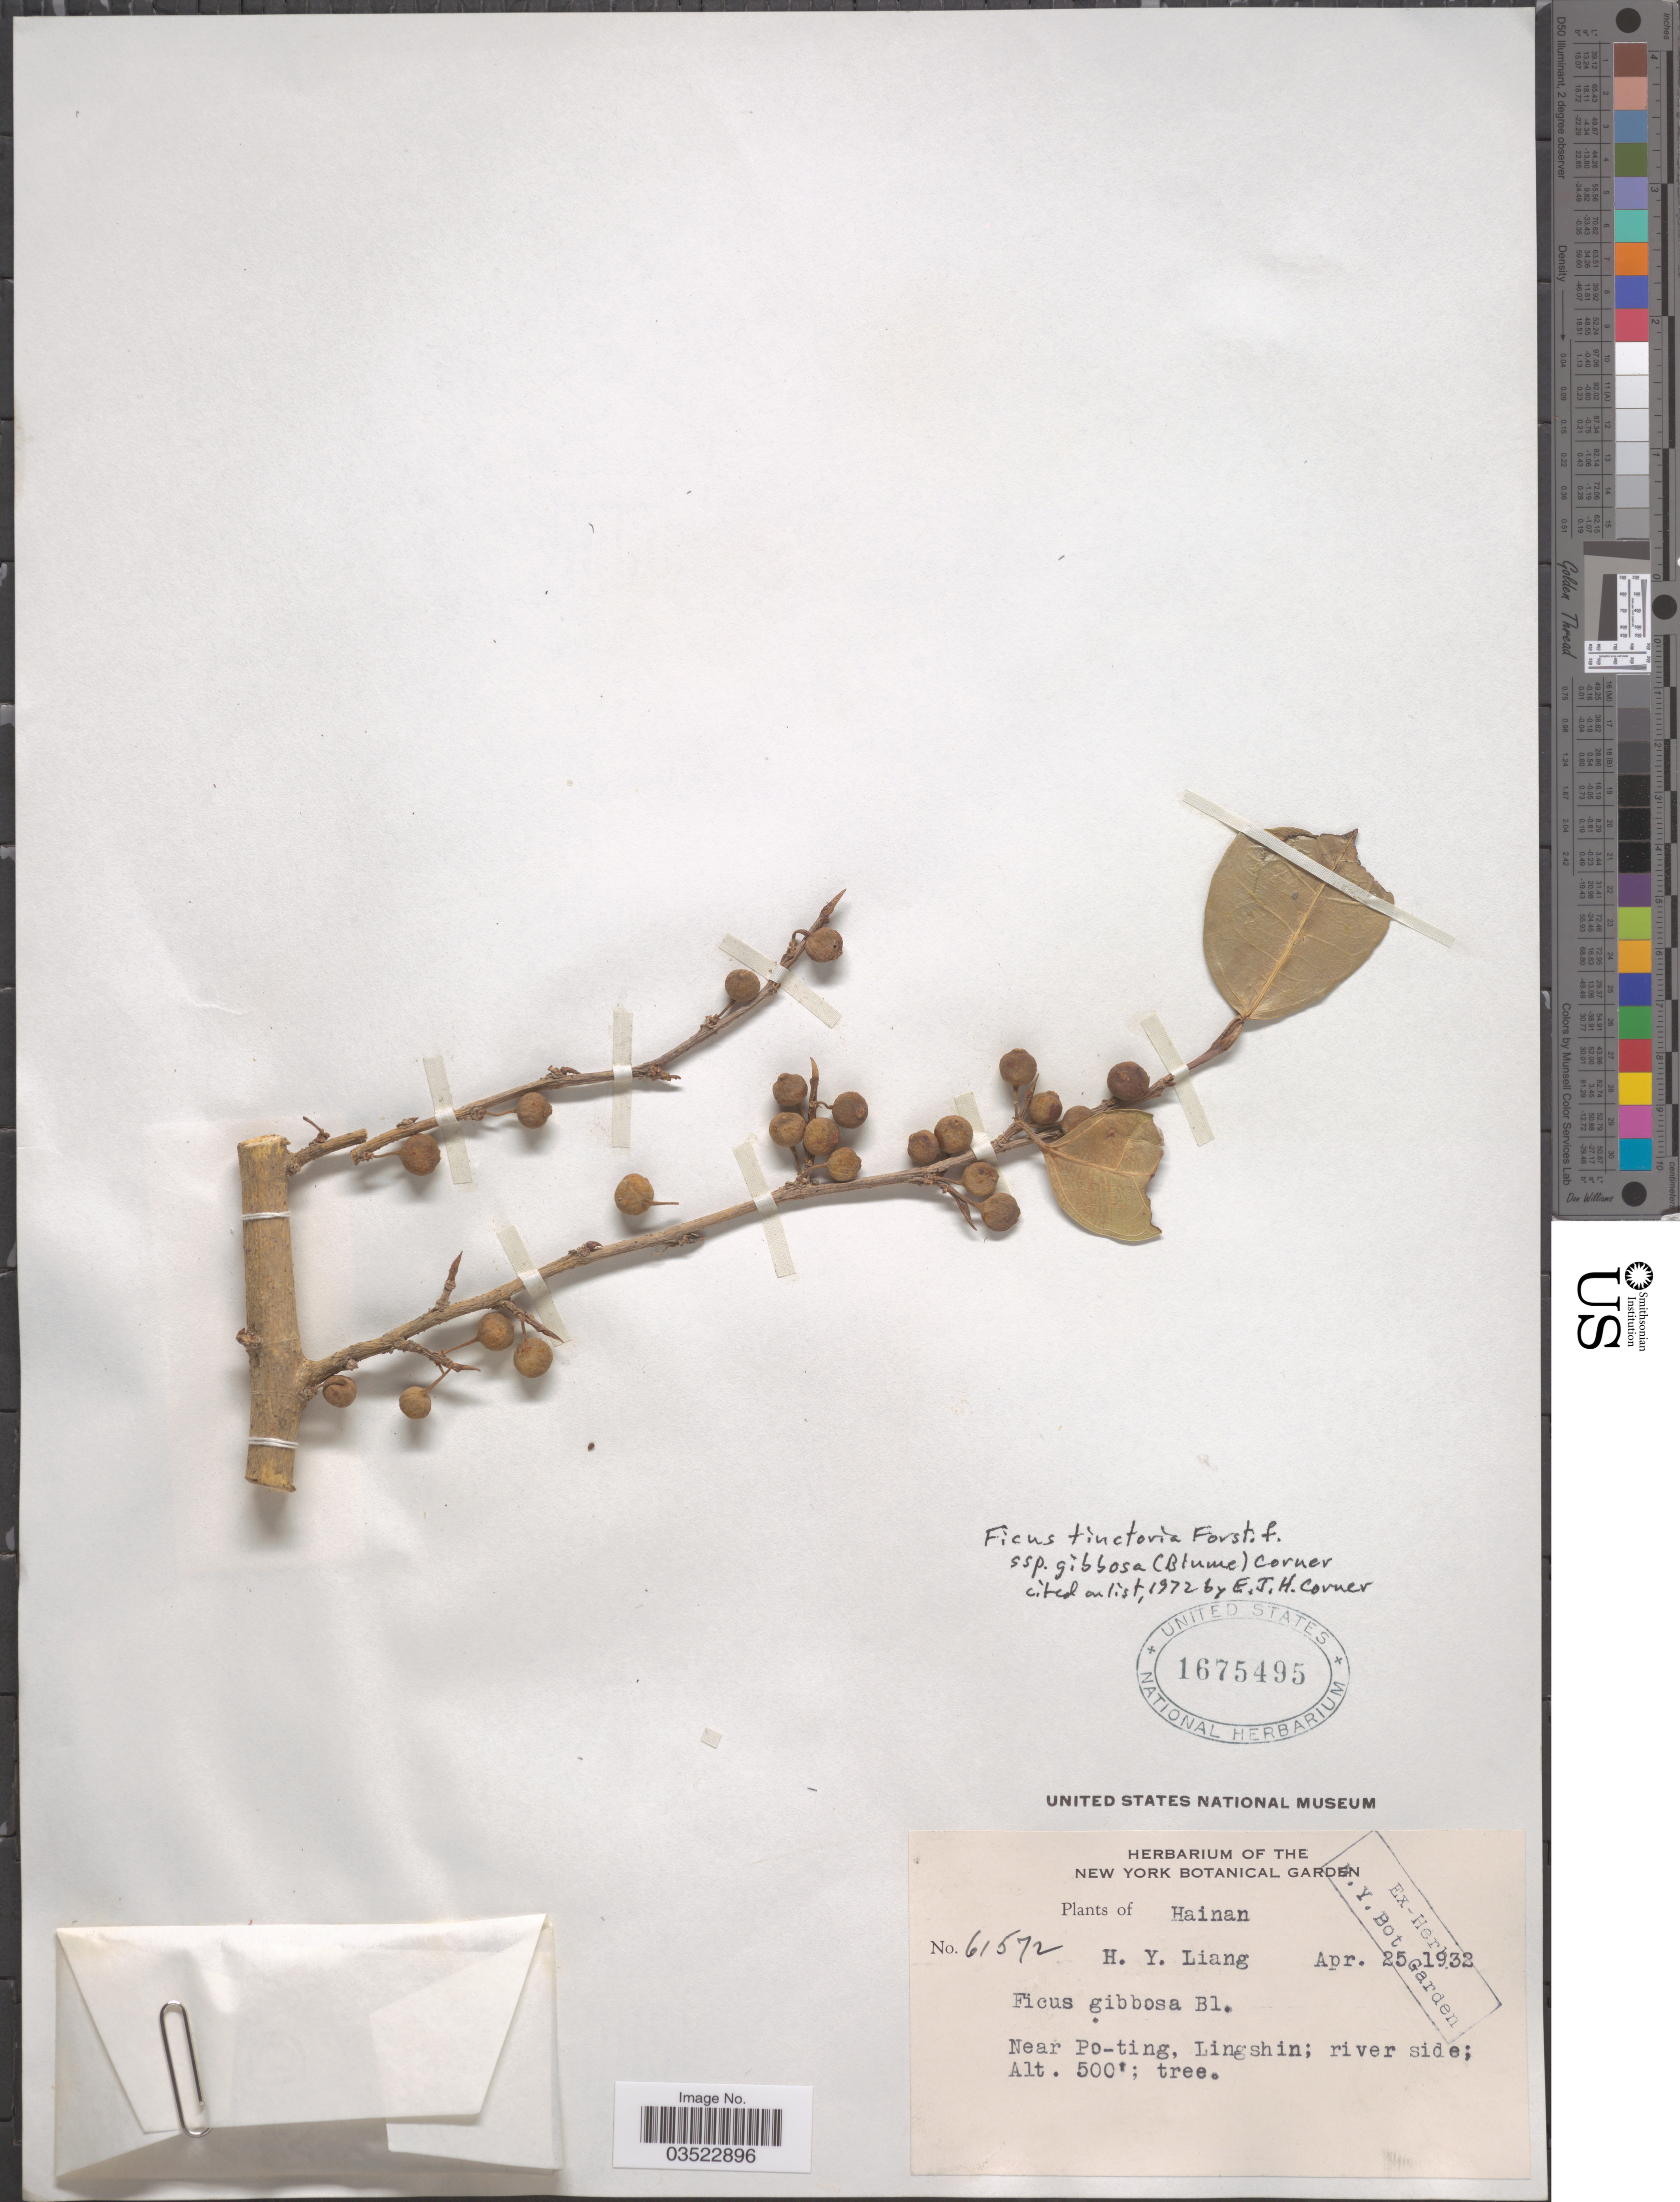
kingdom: Plantae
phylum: Tracheophyta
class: Magnoliopsida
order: Rosales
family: Moraceae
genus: Ficus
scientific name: Ficus tinctoria subsp. gibbosa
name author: (Blume) Corner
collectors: H. Y. Liang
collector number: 61572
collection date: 1932-04-25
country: China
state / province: Hainan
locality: Near Po-ting, Lingshin; river side.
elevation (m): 152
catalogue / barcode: US 1675495